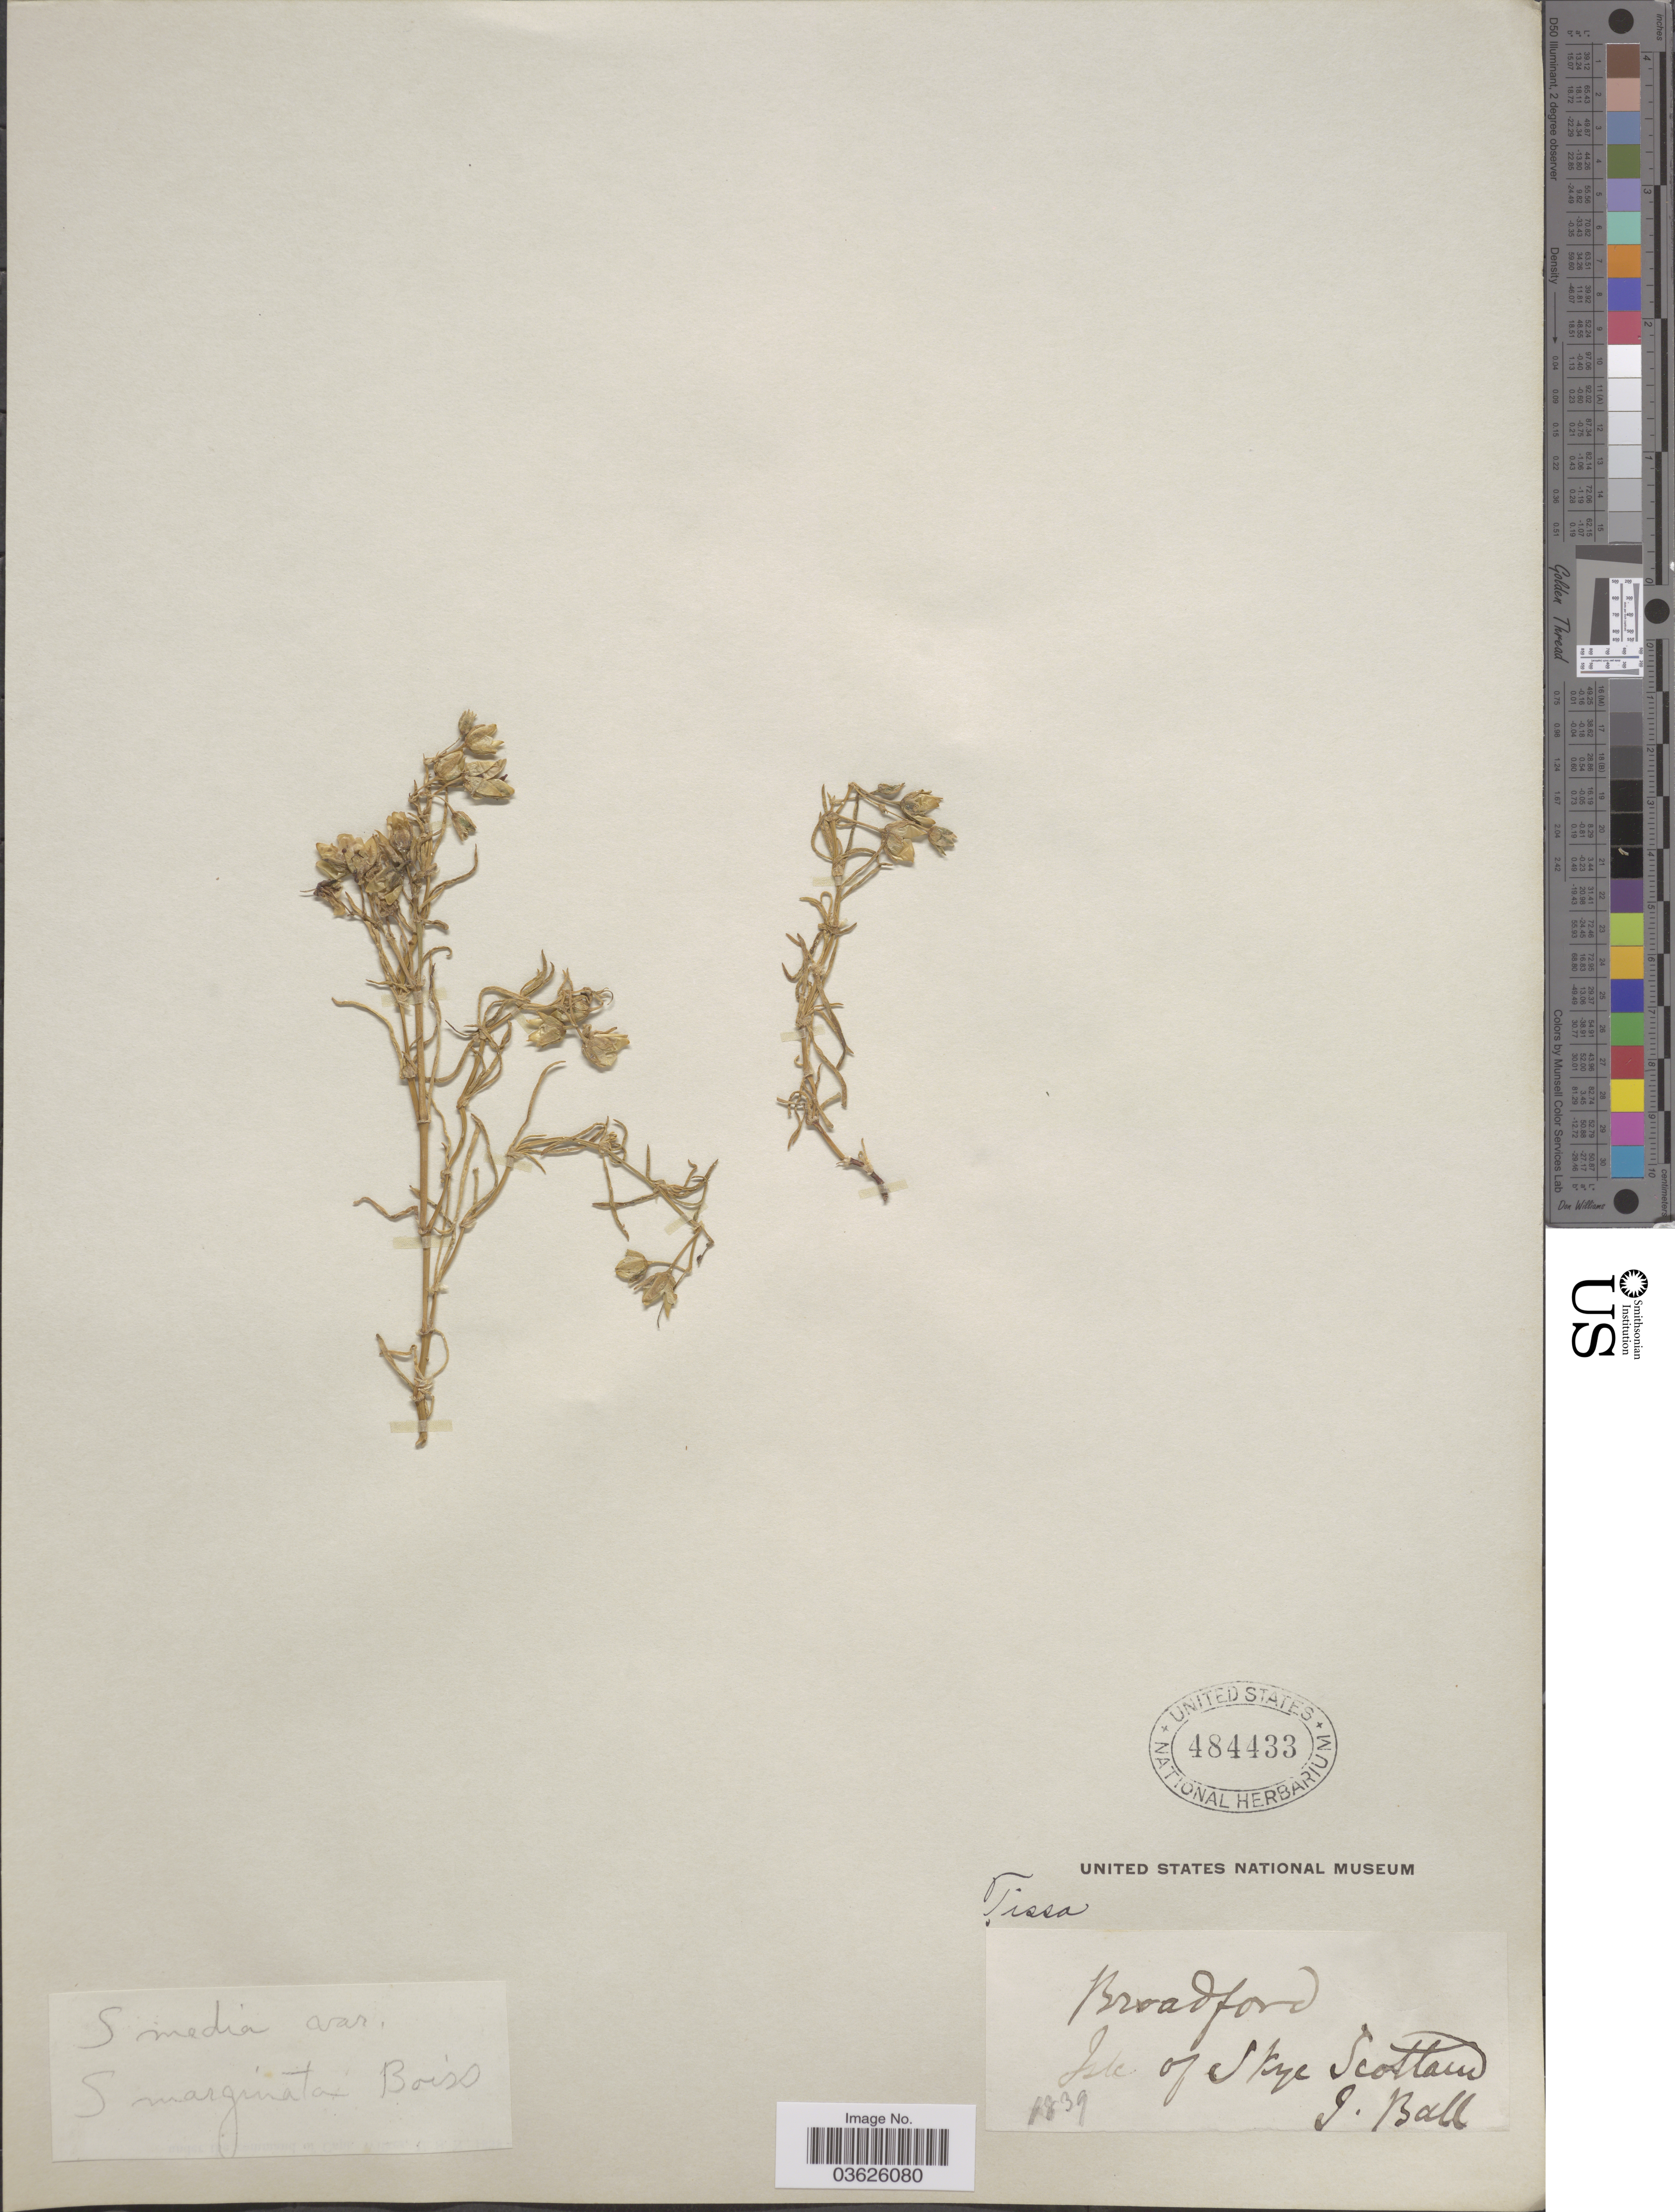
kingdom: Plantae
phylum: Tracheophyta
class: Magnoliopsida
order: Caryophyllales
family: Caryophyllaceae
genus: Tissa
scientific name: Tissa sp.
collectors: J. Ball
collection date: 1839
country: United Kingdom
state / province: Scotland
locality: Broadford Isle. of Skye Scottland.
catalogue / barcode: US 484433